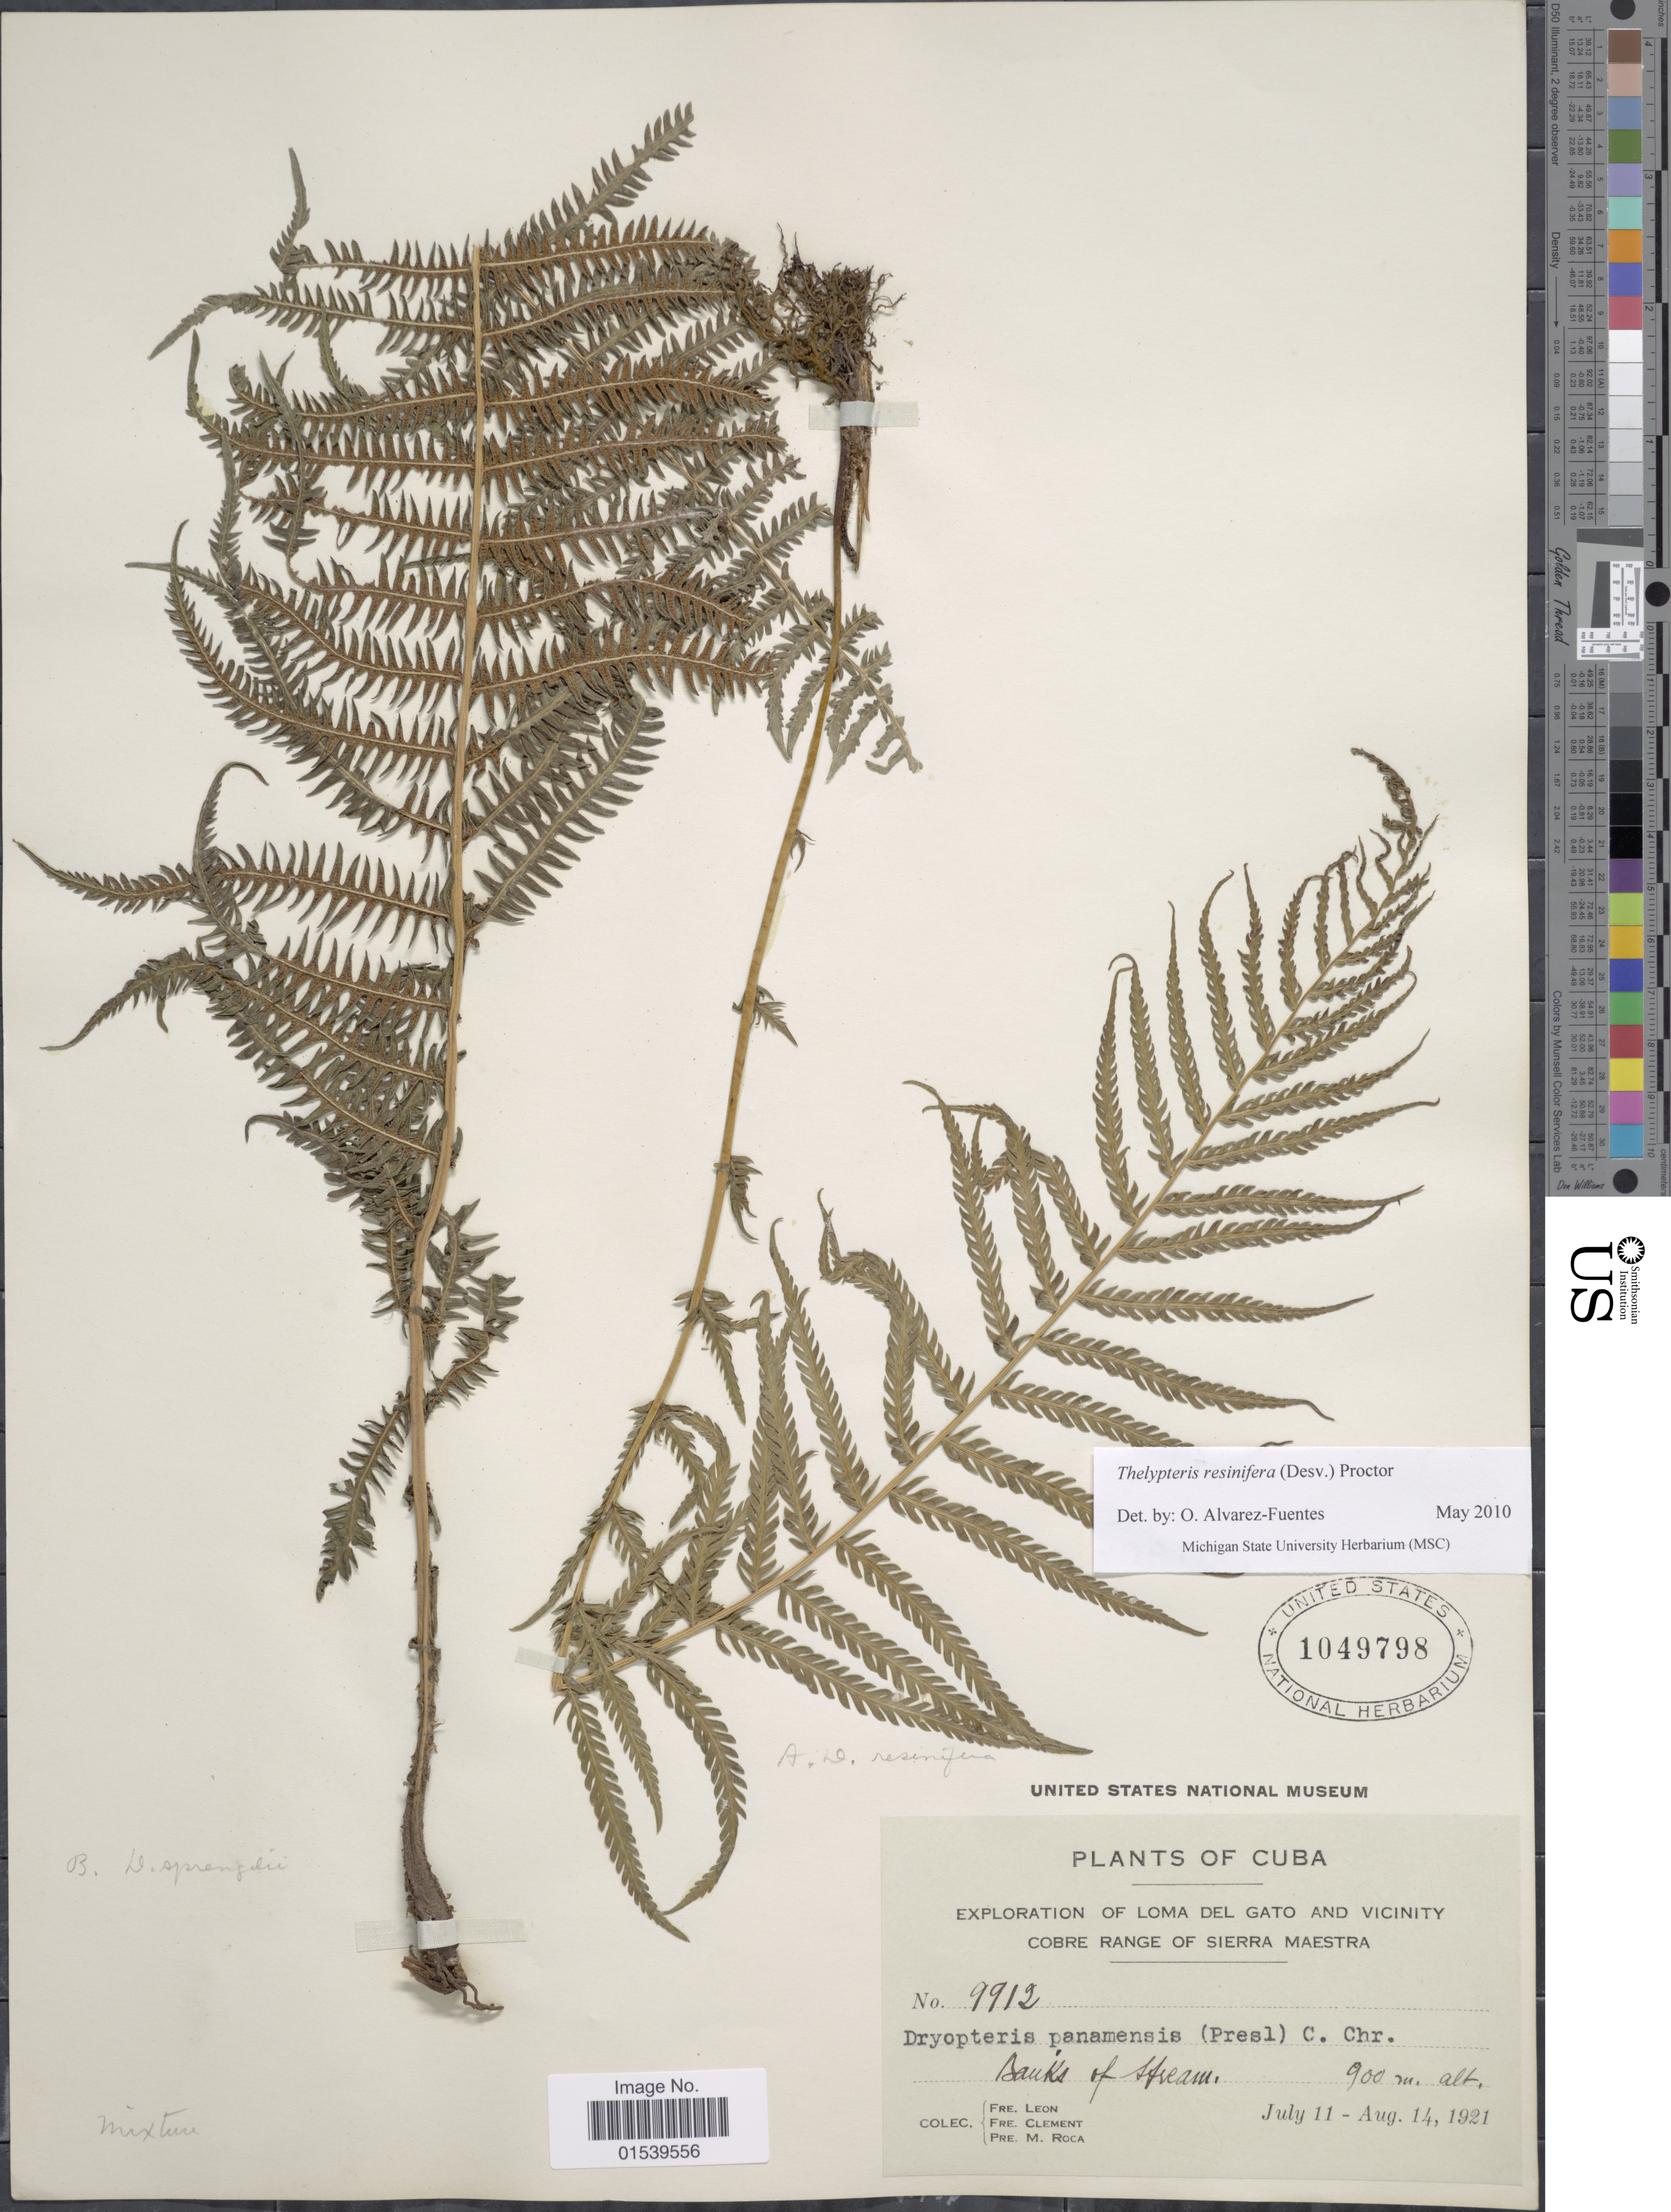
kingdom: Plantae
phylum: Tracheophyta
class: Polypodiopsida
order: Polypodiales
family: Thelypteridaceae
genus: Amauropelta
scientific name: Amauropelta resinifera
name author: (Desv.) Pic. Serm.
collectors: Bro. León, B. Clement & M. Roca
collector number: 9912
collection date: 1921-07-11/1921-08-14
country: Cuba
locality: Loma del Gato and vicinity, Cobre Range of Sierra Maestra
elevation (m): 900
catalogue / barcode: US 1049798